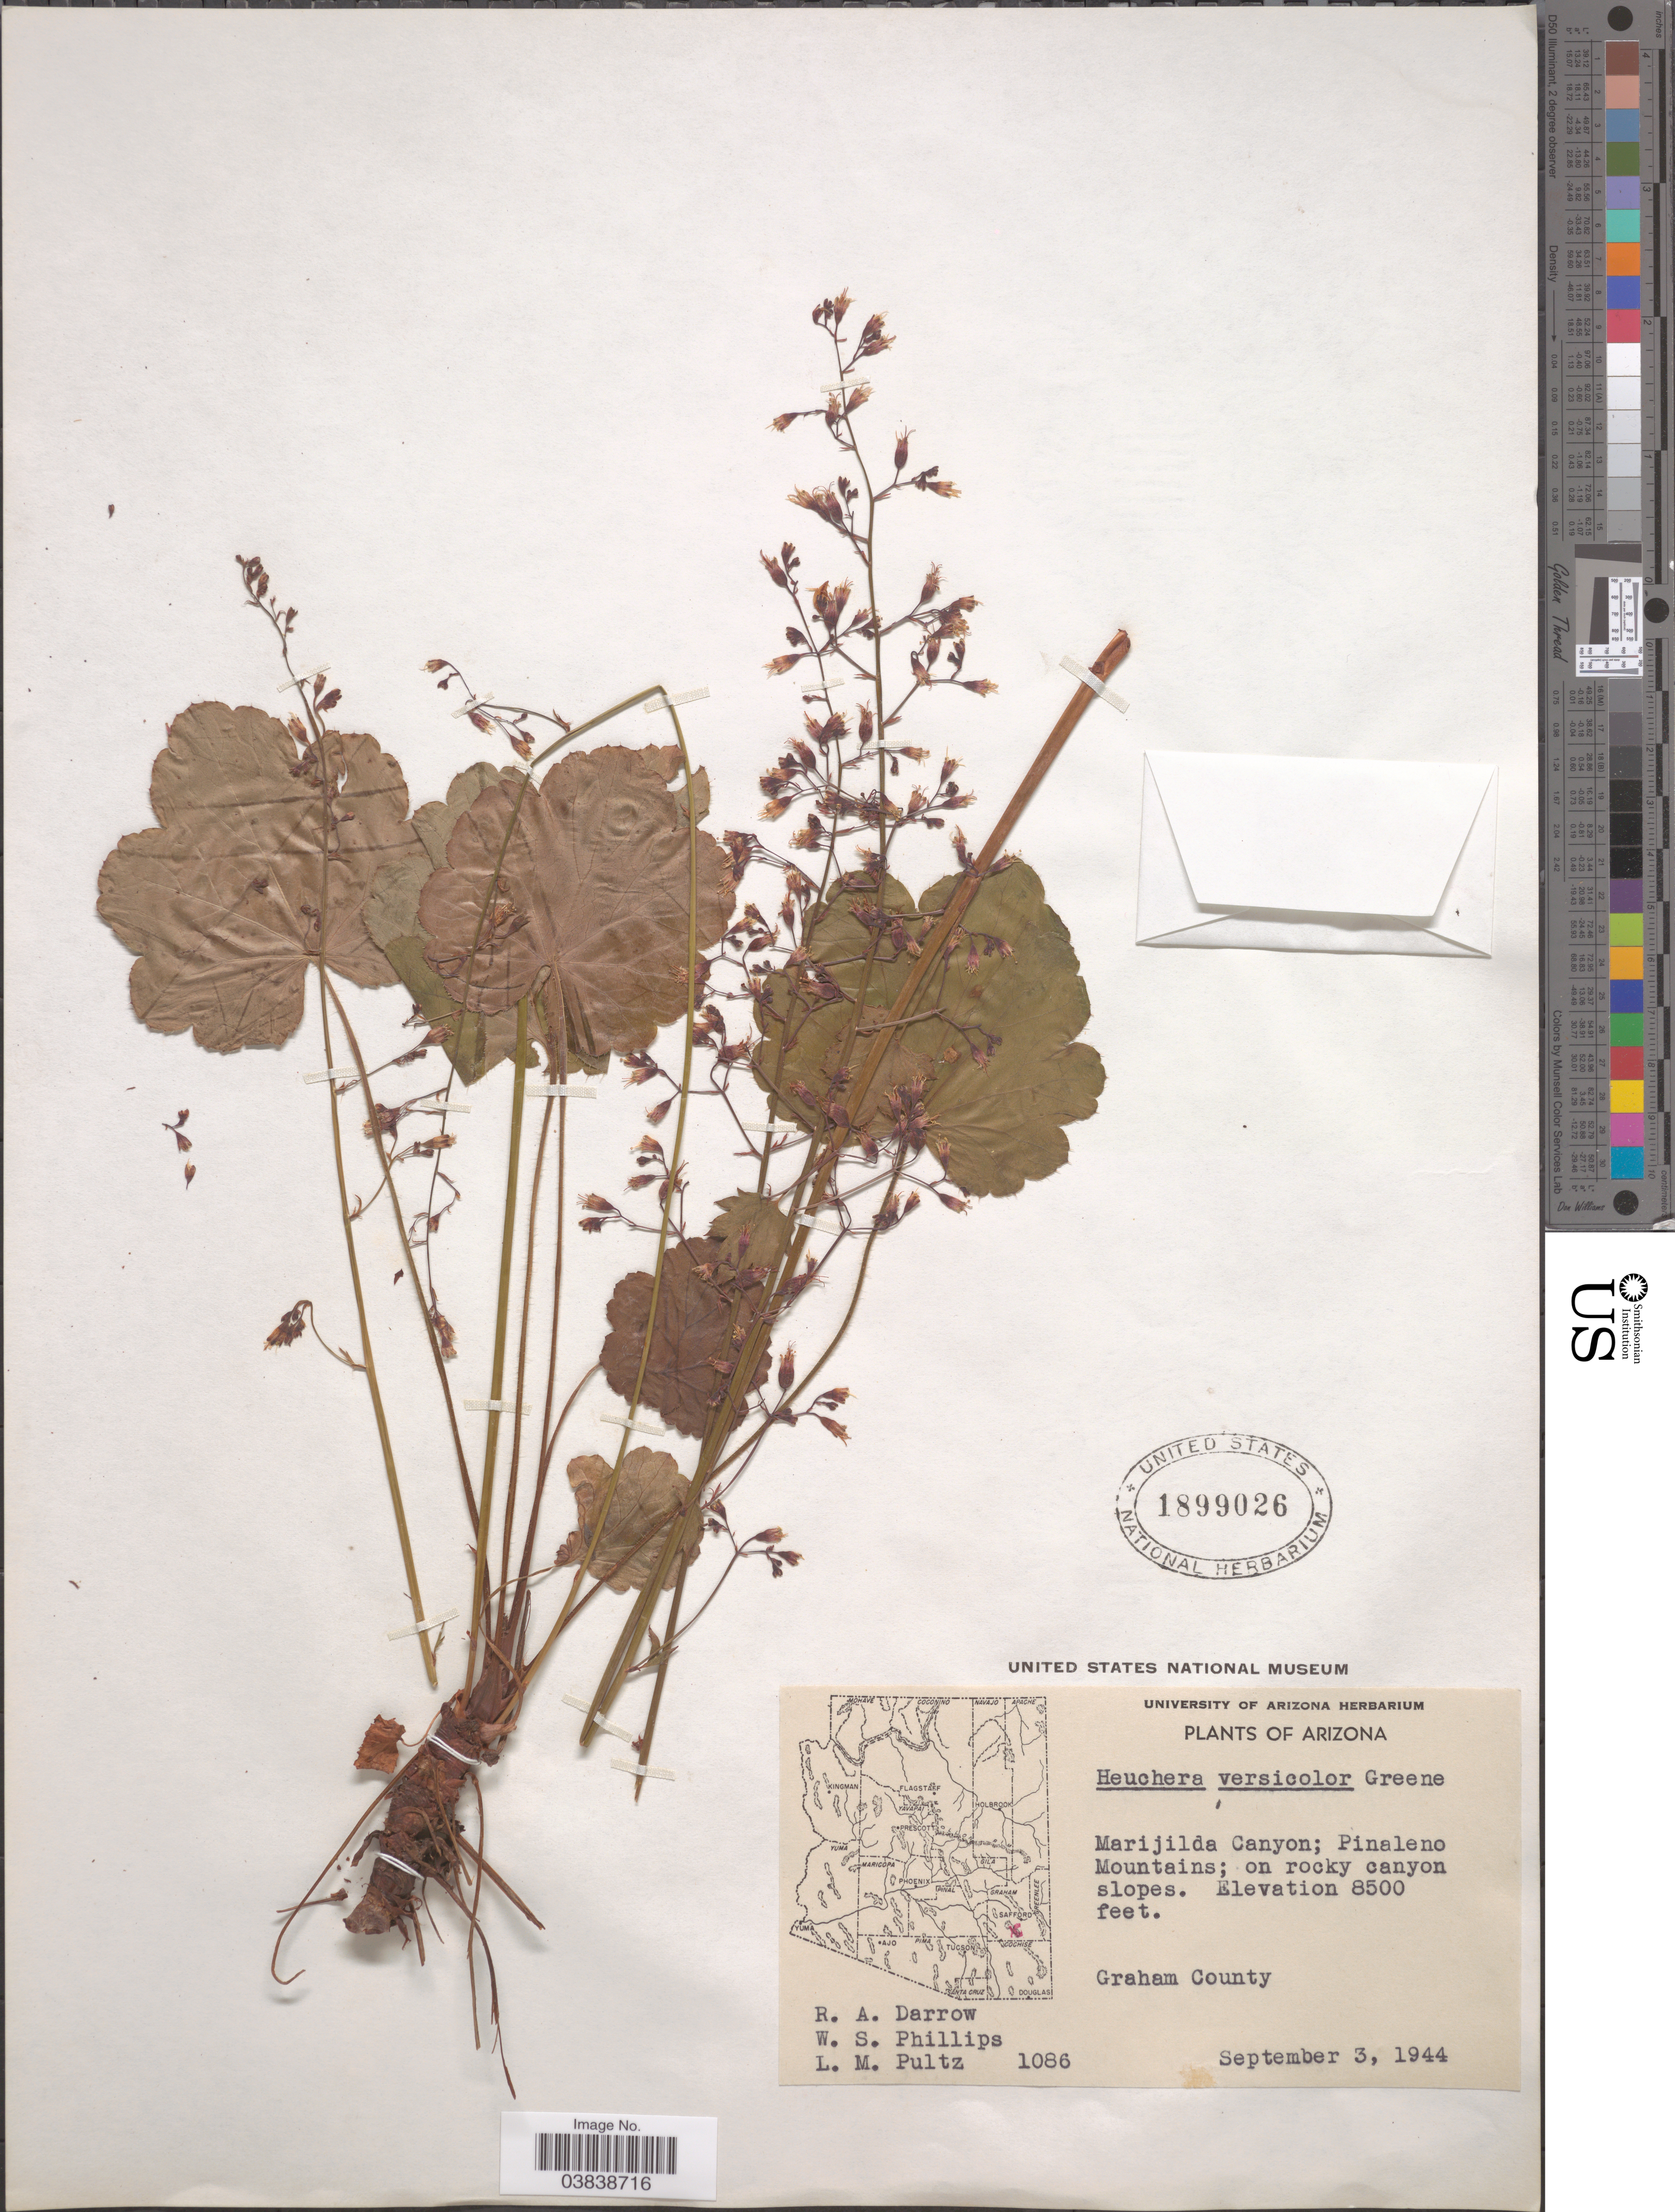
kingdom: Plantae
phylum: Tracheophyta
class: Magnoliopsida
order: Saxifragales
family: Saxifragaceae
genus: Heuchera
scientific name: Heuchera leptomeria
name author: Greene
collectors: R. A. Darrow, W. S. Phillips & L. Pultz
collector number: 1086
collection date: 1944-09-03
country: United States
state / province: Arizona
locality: Marijilda Canyon; Pinaleno Mountains. Graham County.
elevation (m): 2591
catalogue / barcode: US 1899026